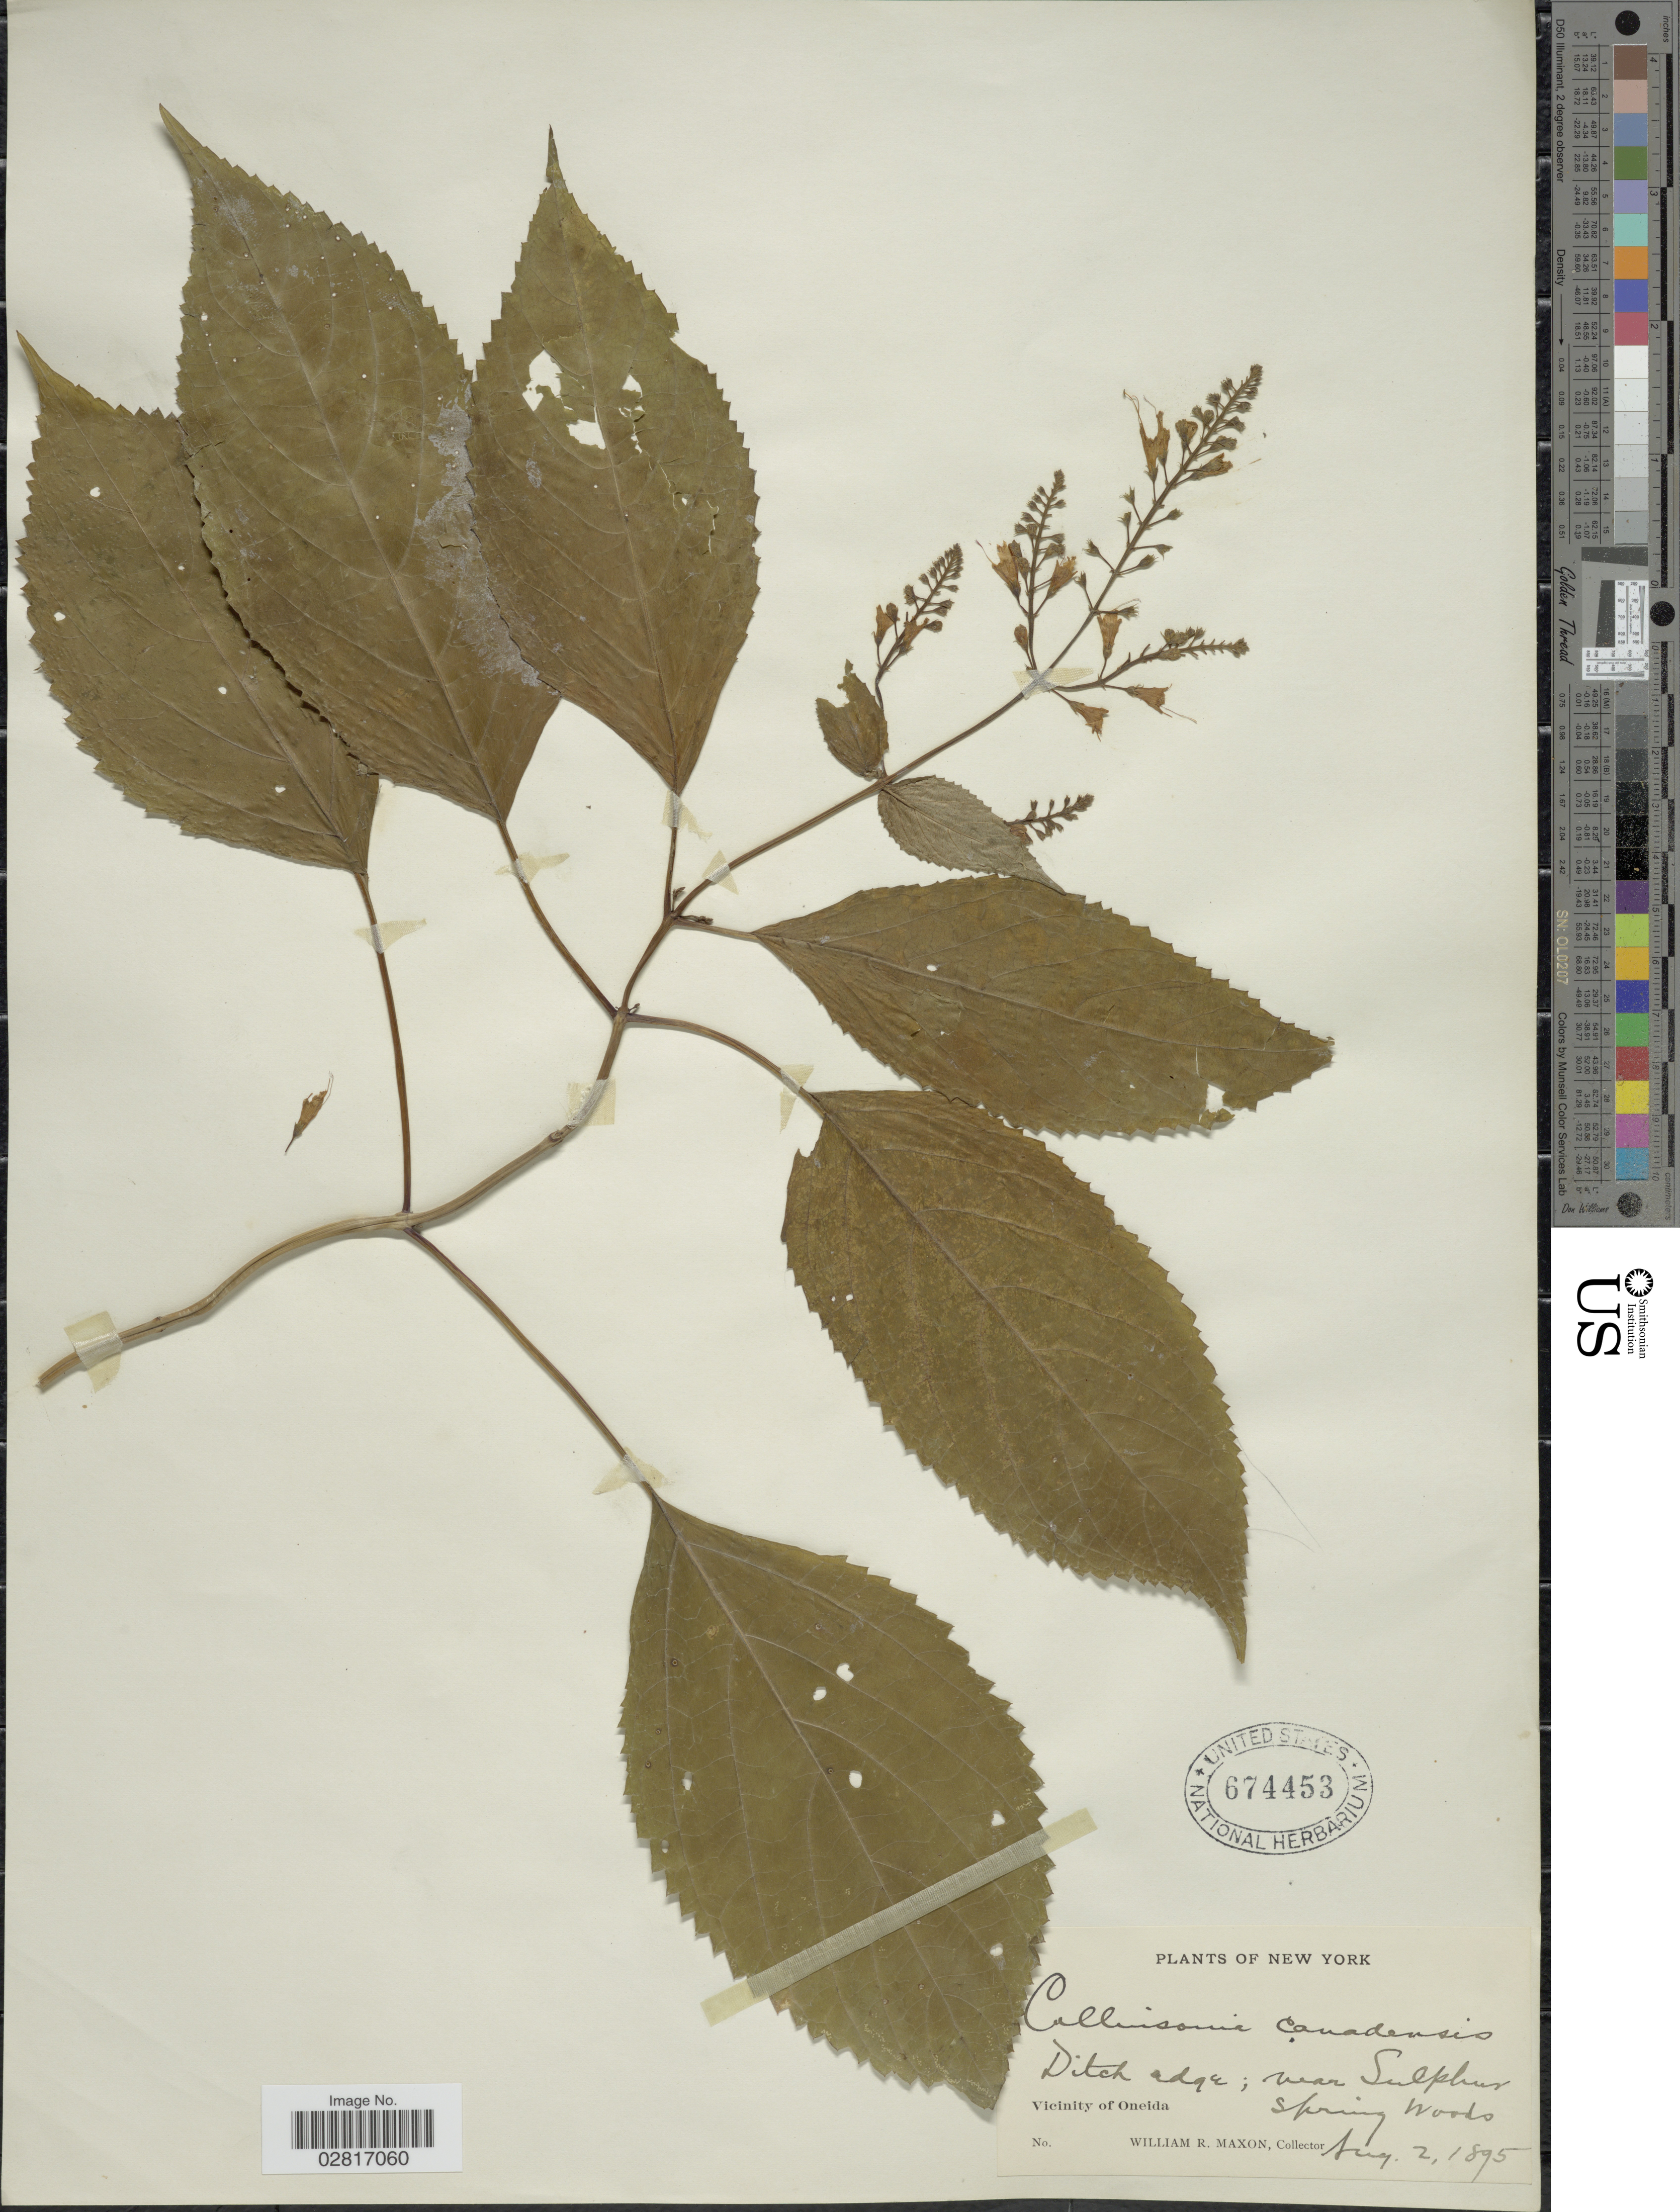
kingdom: Plantae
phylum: Tracheophyta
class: Magnoliopsida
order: Lamiales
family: Lamiaceae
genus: Collinsonia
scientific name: Collinsonia canadensis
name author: L.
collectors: W. R. Maxon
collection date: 1895-08-02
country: United States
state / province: New York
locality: Ditch edge; near Sulphur spring woods, Vicinity of Oneida.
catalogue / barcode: US 674453